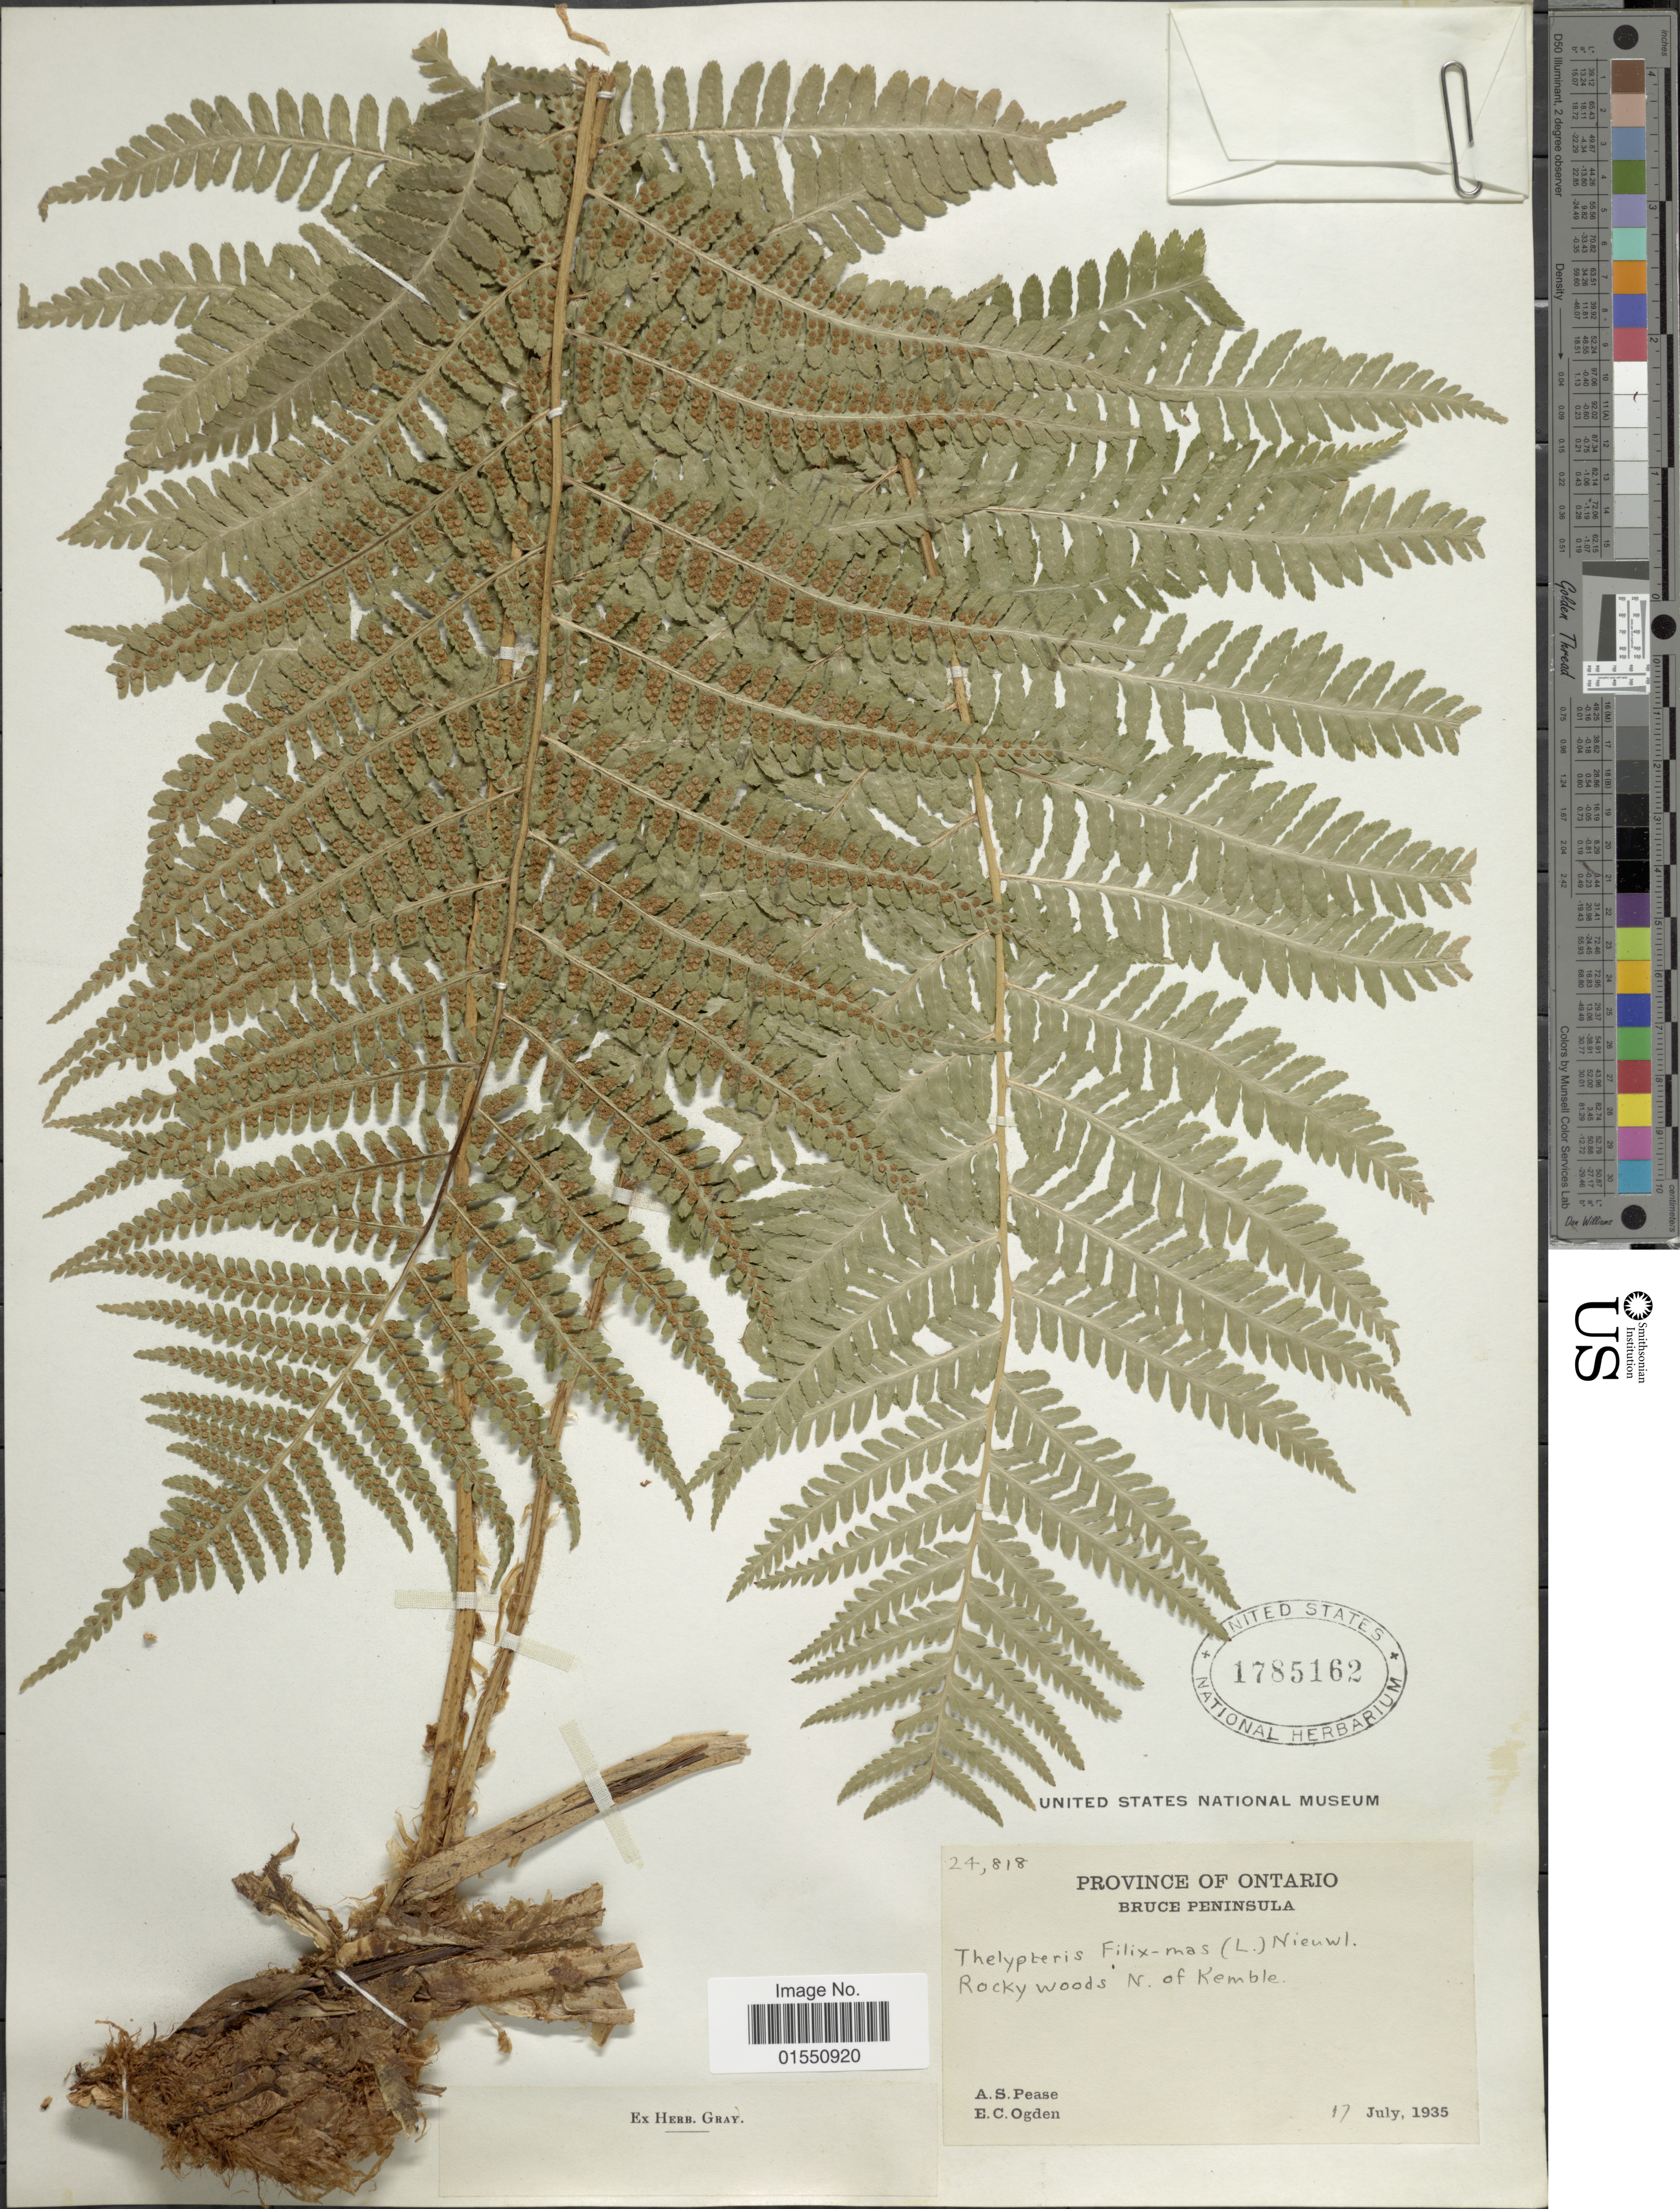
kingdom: Plantae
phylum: Tracheophyta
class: Polypodiopsida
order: Polypodiales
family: Dryopteridaceae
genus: Dryopteris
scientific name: Dryopteris filix-mas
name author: (L.) Schott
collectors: A. S. Pease & E. Ogden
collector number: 24818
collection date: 1935-07-17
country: Canada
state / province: Ontario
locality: Bruce Peninsula. Rocky woods N. of Kemble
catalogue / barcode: US 1785162